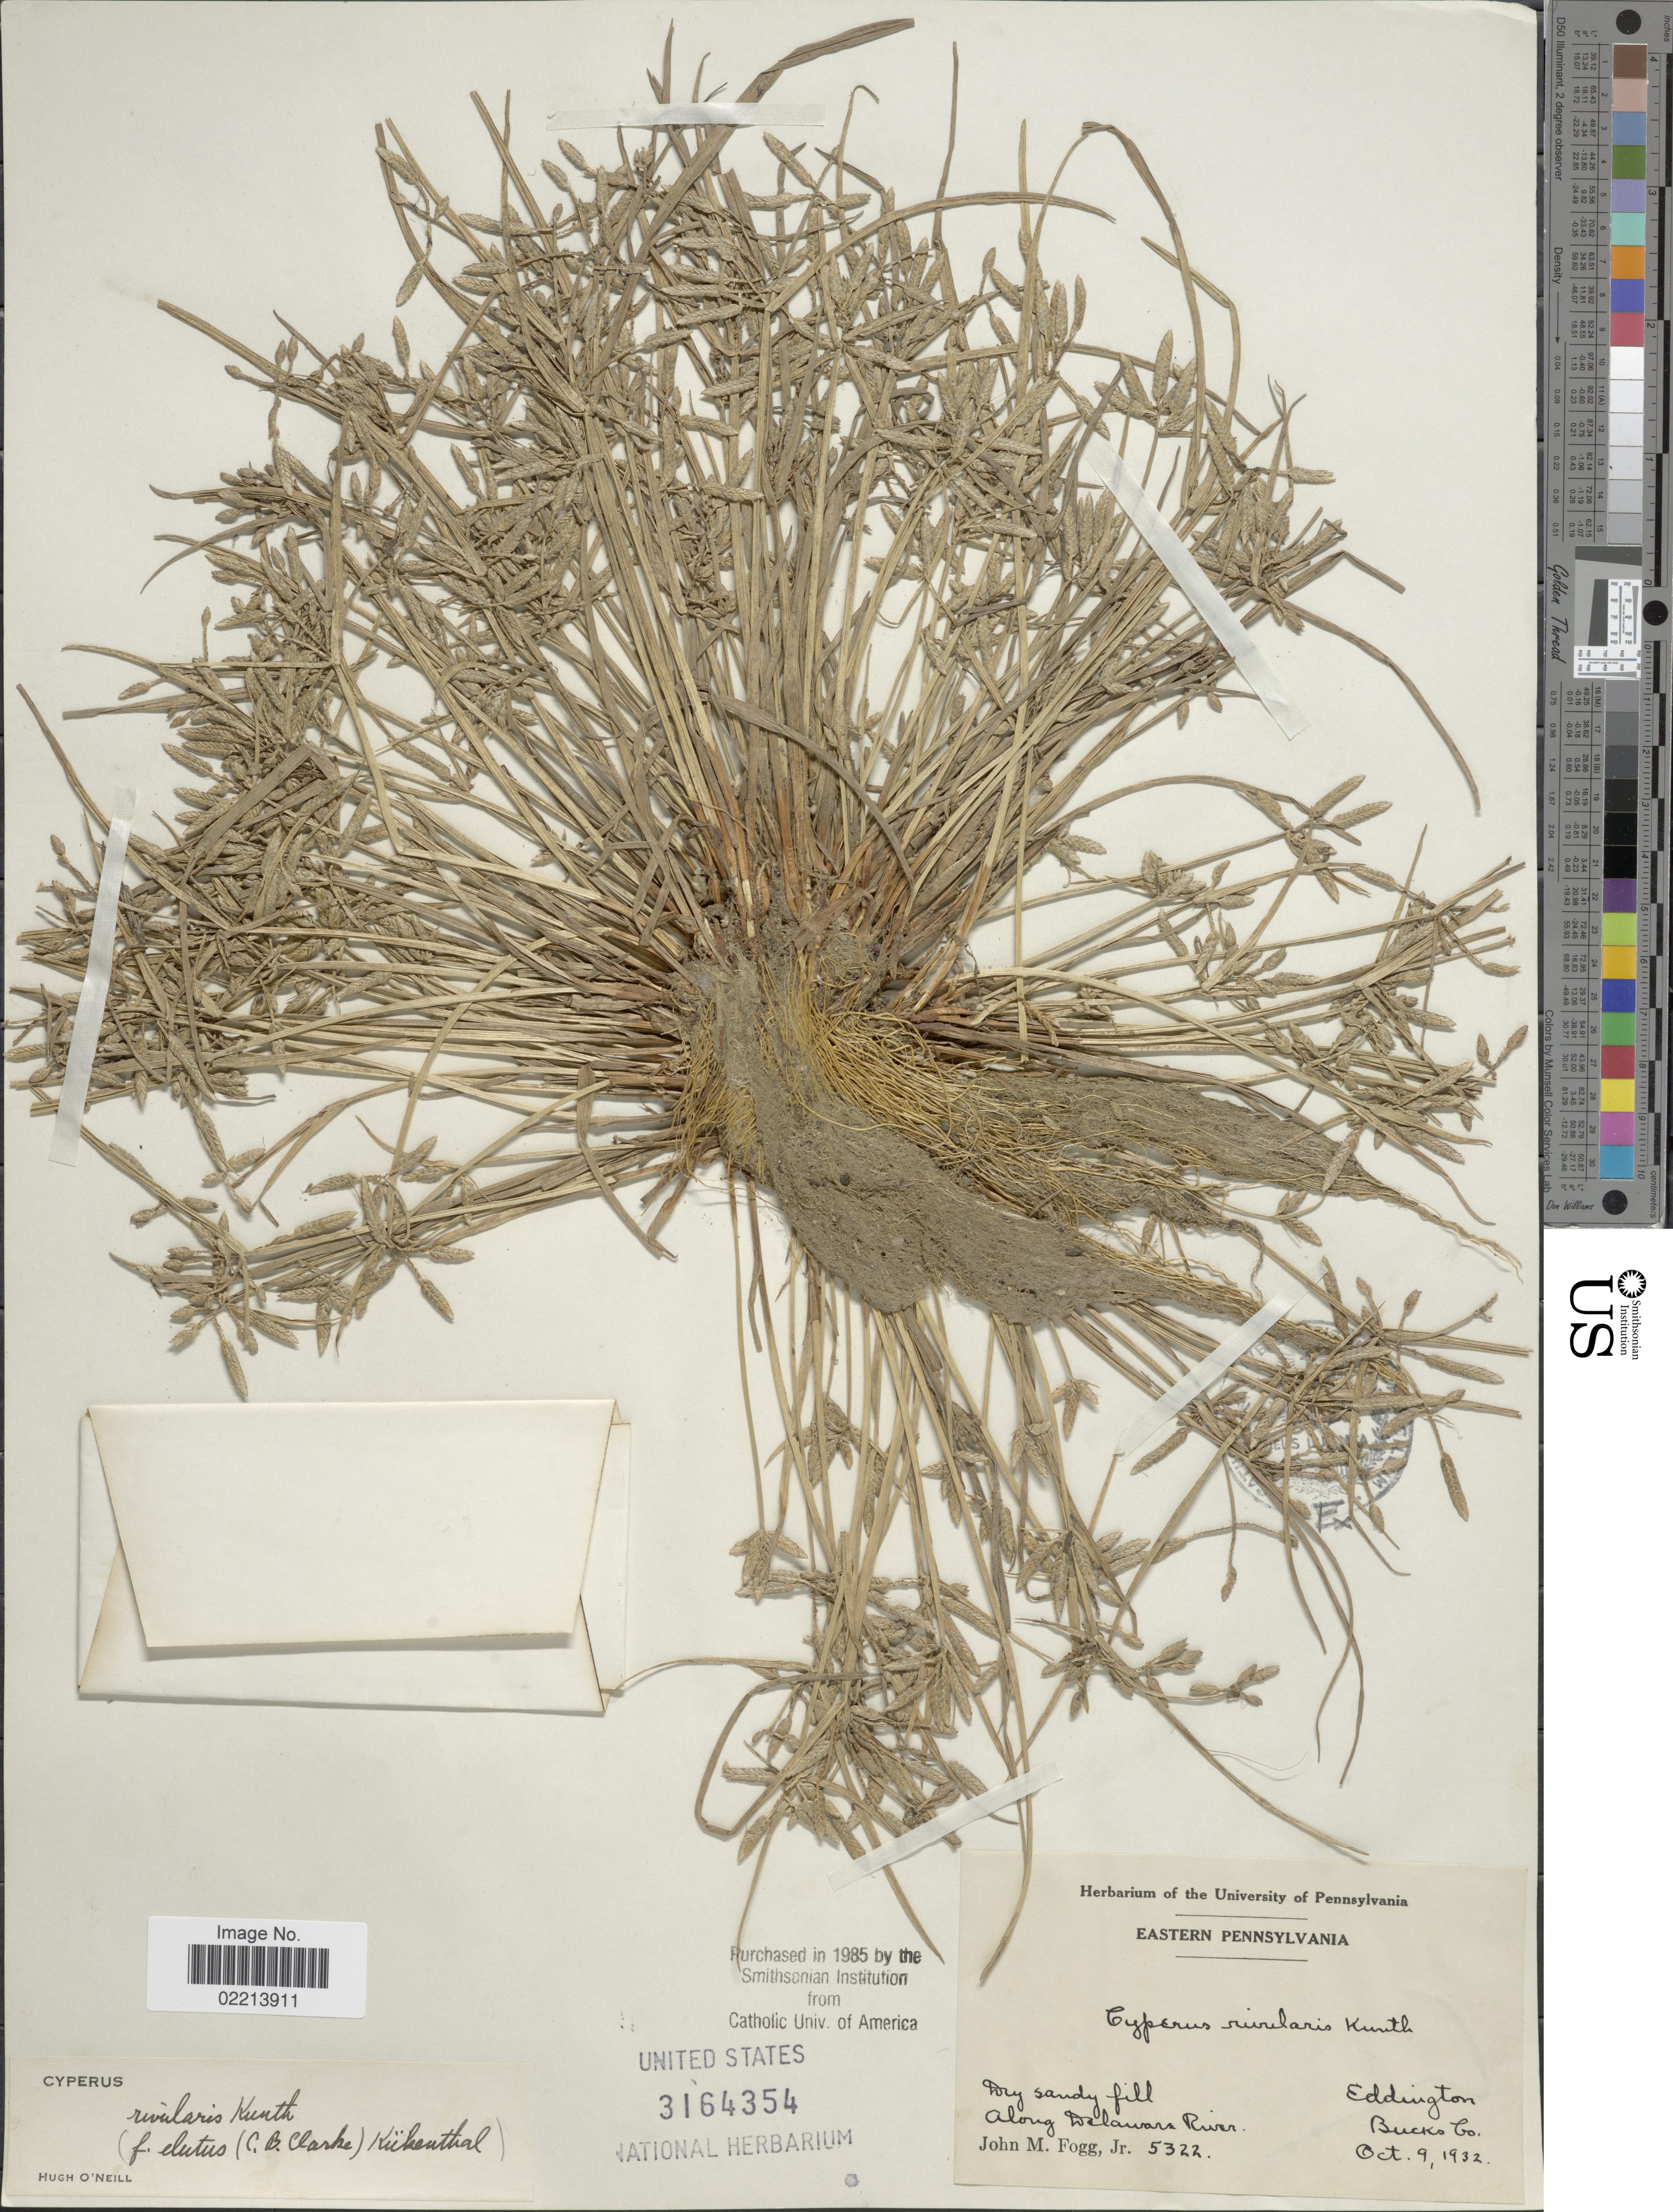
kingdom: Plantae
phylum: Tracheophyta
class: Liliopsida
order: Poales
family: Cyperaceae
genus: Cyperus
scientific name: Cyperus bipartitus Torr.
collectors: J. Fogg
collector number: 5322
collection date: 1932-10-09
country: United States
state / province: Pennsylvania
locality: Eastern Pennsylvania. Dry sandy fill. Eddington. Along Delaware River. Bucks Co.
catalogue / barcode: US 3164354